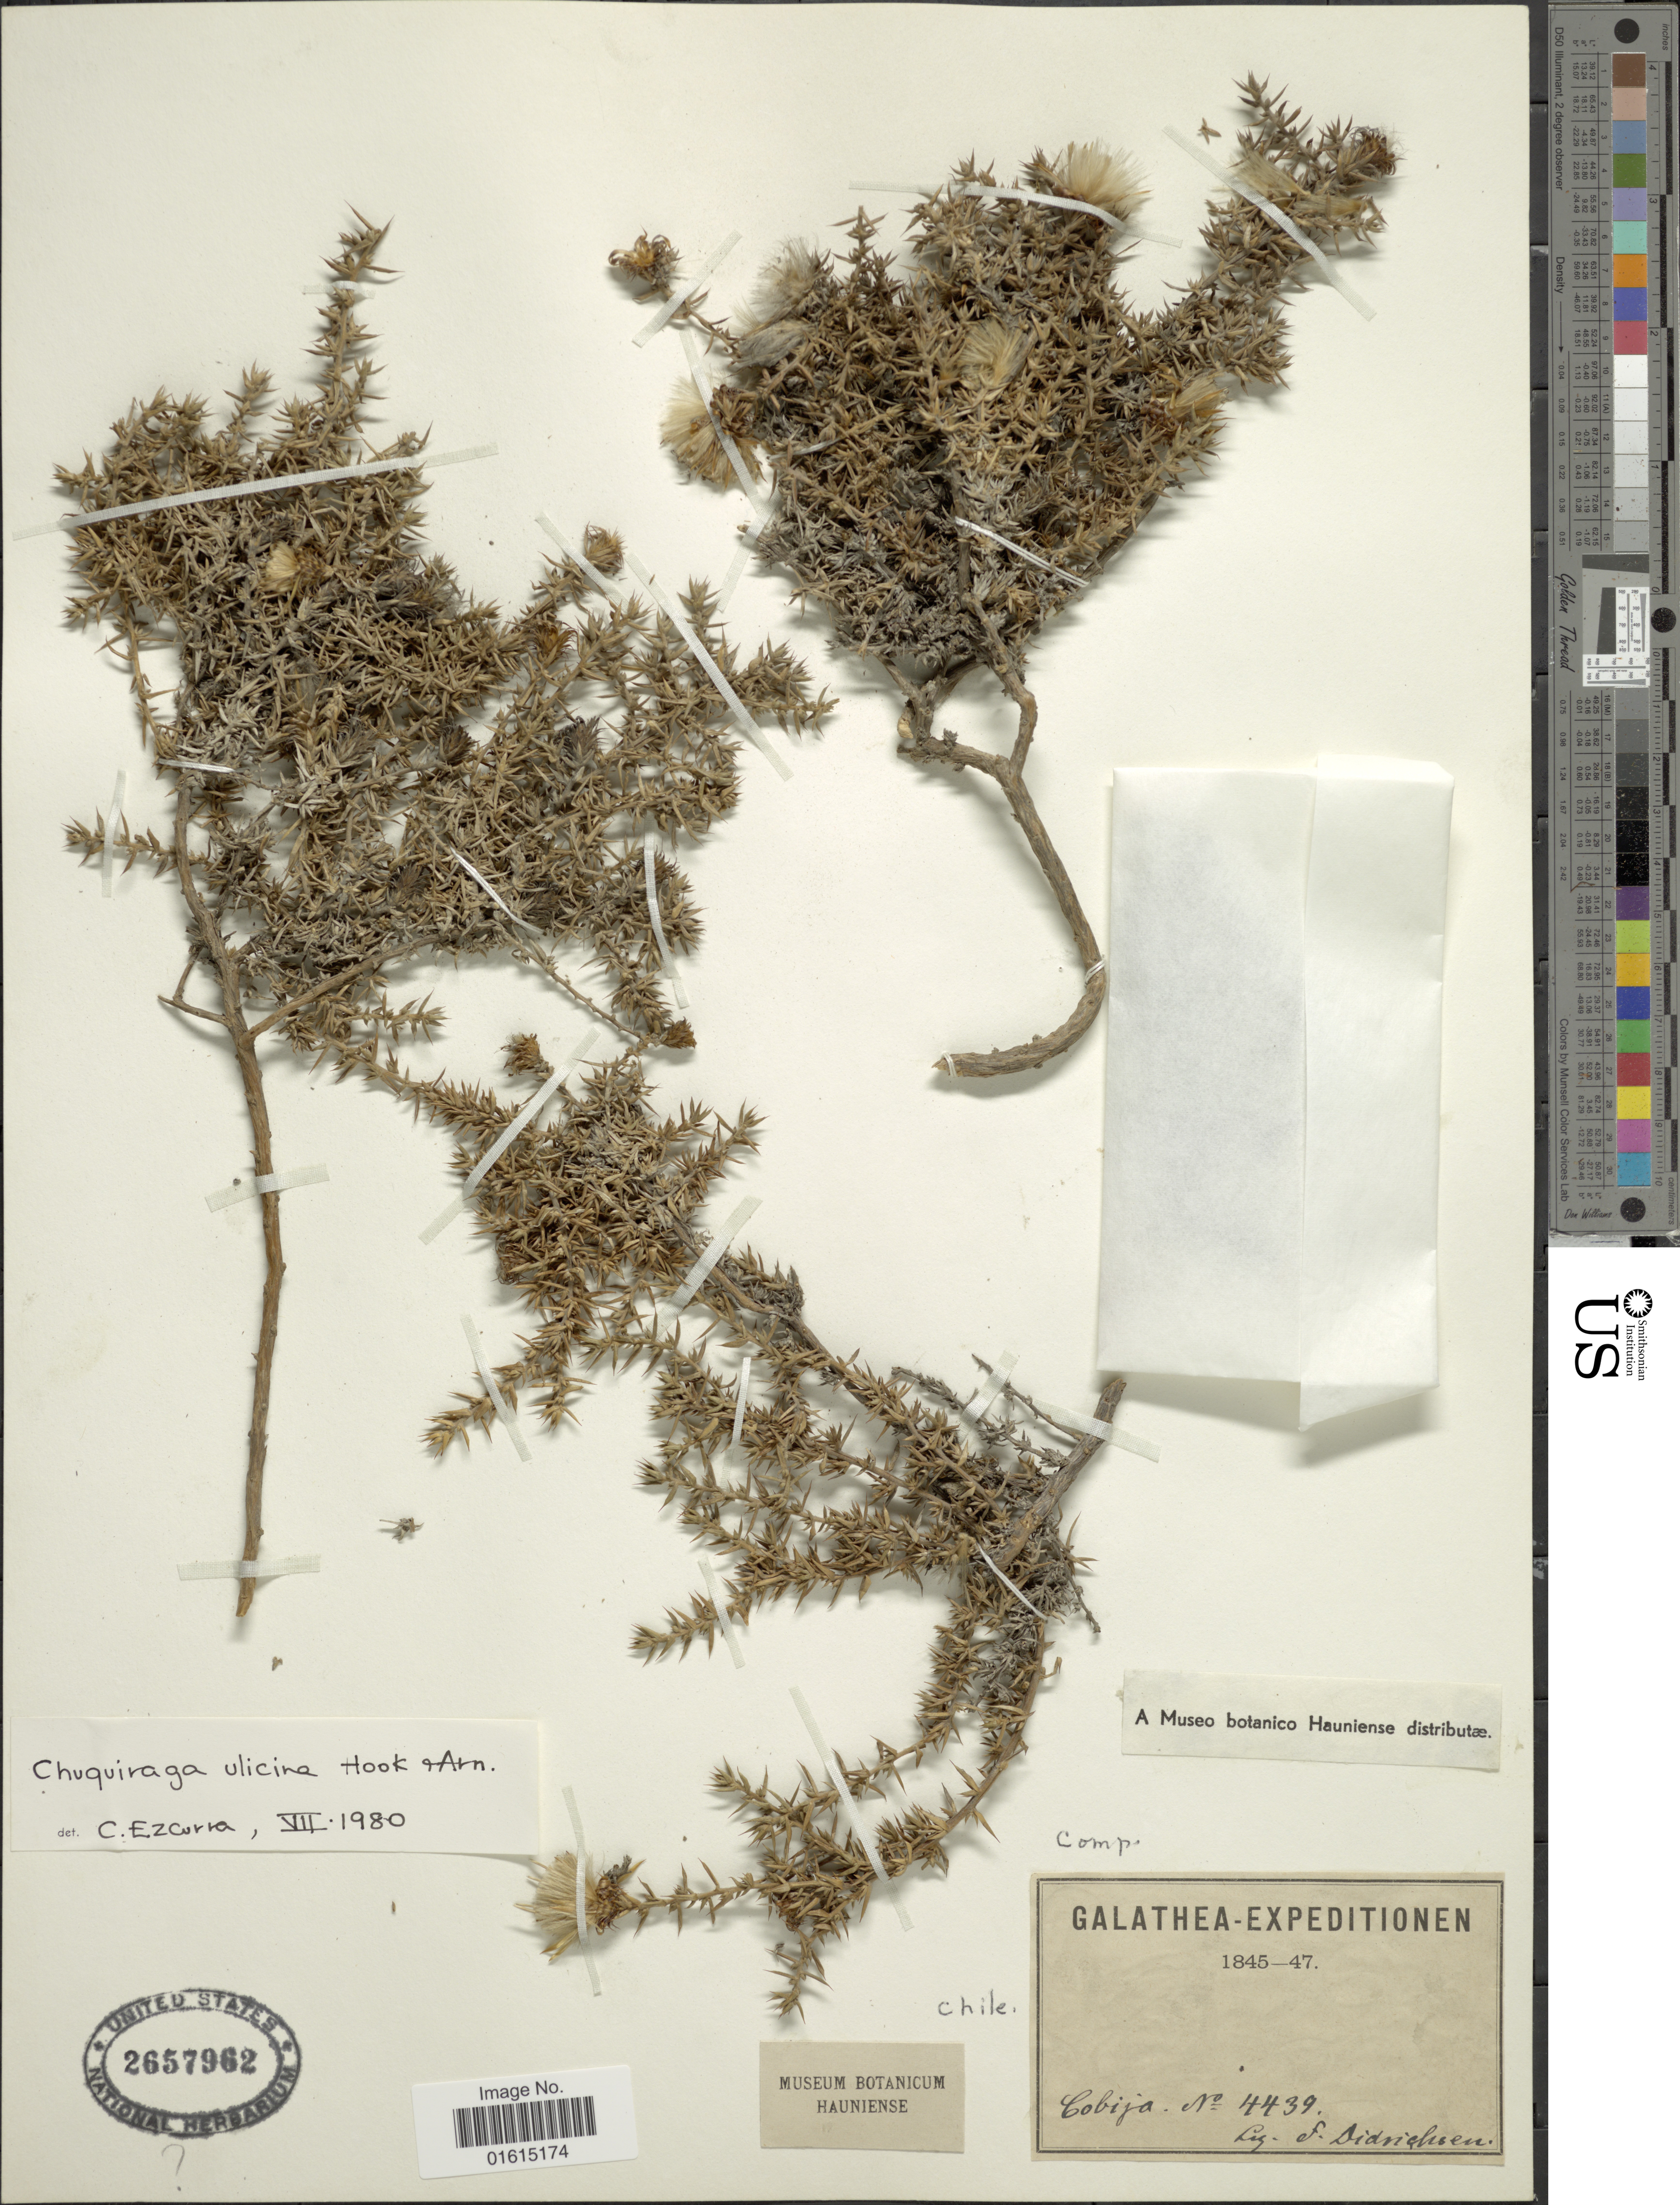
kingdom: Plantae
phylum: Tracheophyta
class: Magnoliopsida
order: Asterales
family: Asteraceae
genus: Chuquiraga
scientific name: Chuquiraga ulicina subsp. ulicina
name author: Hook.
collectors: F. Didrichsen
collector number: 4439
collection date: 1845/1847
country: Chile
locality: Galathea, Cobija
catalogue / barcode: US 2657962